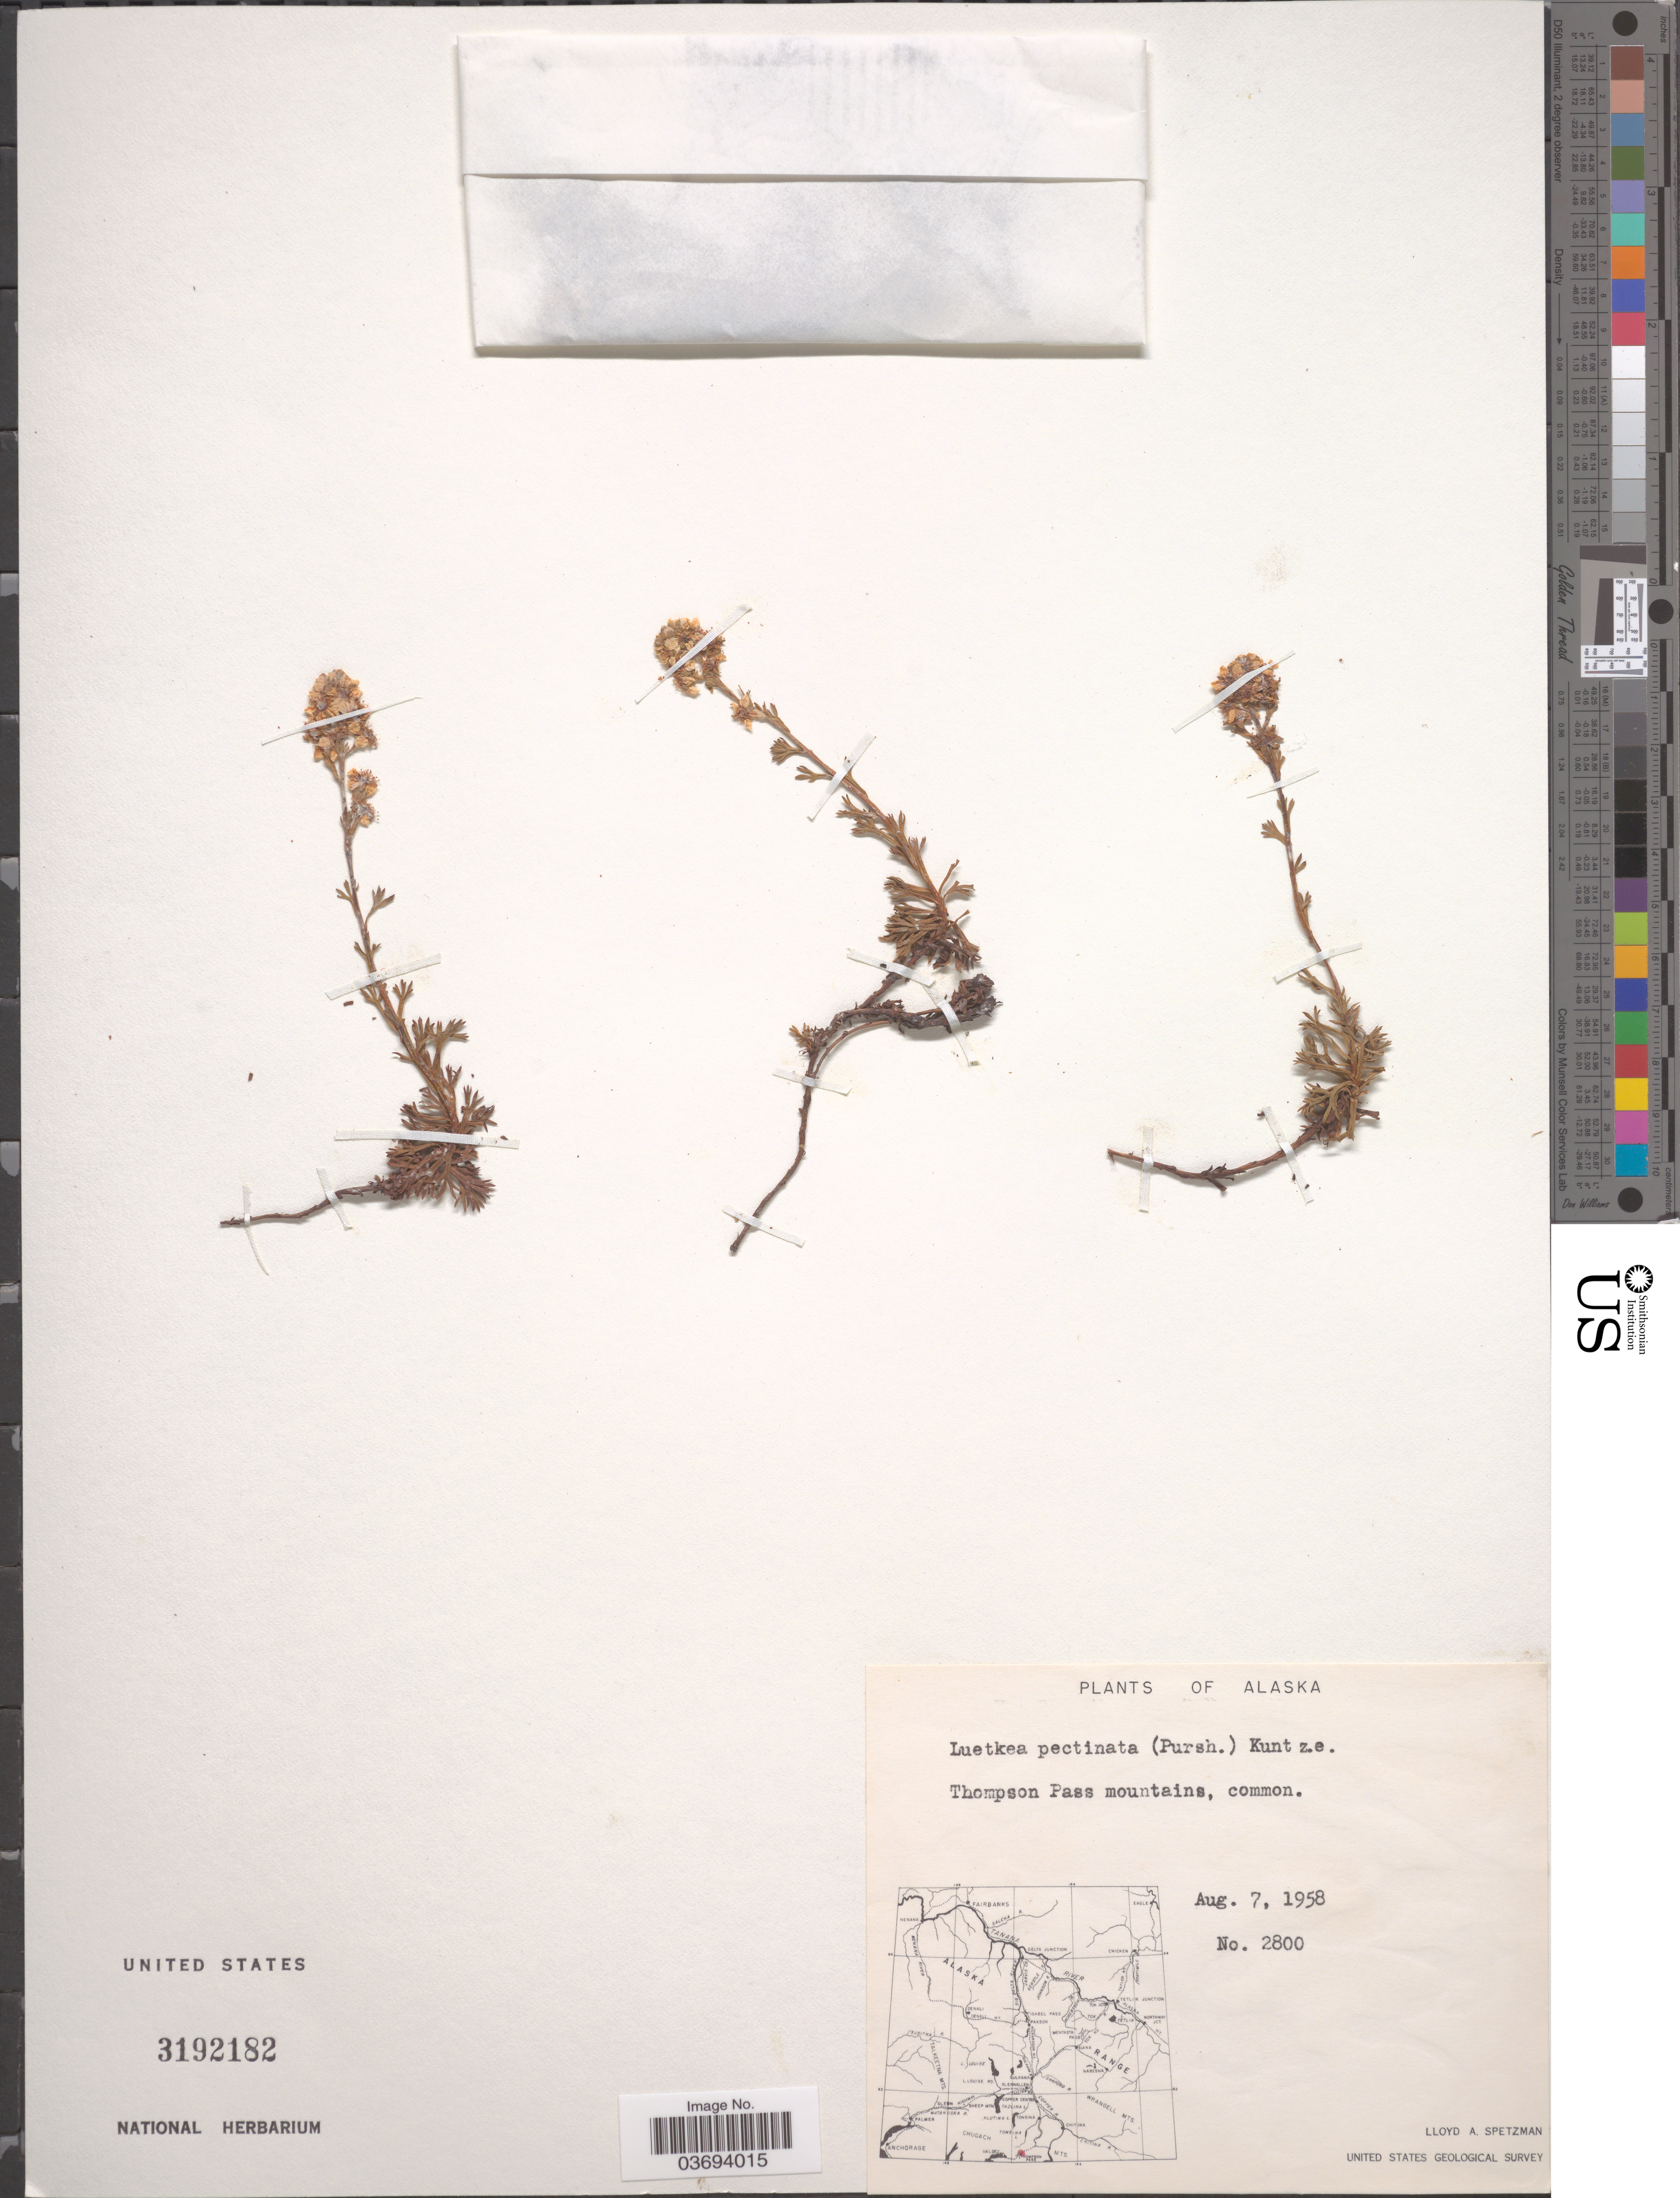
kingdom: Plantae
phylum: Tracheophyta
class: Magnoliopsida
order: Rosales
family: Rosaceae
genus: Luetkea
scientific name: Luetkea pectinata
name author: (Pursh) Kuntze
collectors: L. Spetzman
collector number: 2800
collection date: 1958-08-07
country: United States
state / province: Alaska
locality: Thompson Pass mountains.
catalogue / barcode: US 3192182